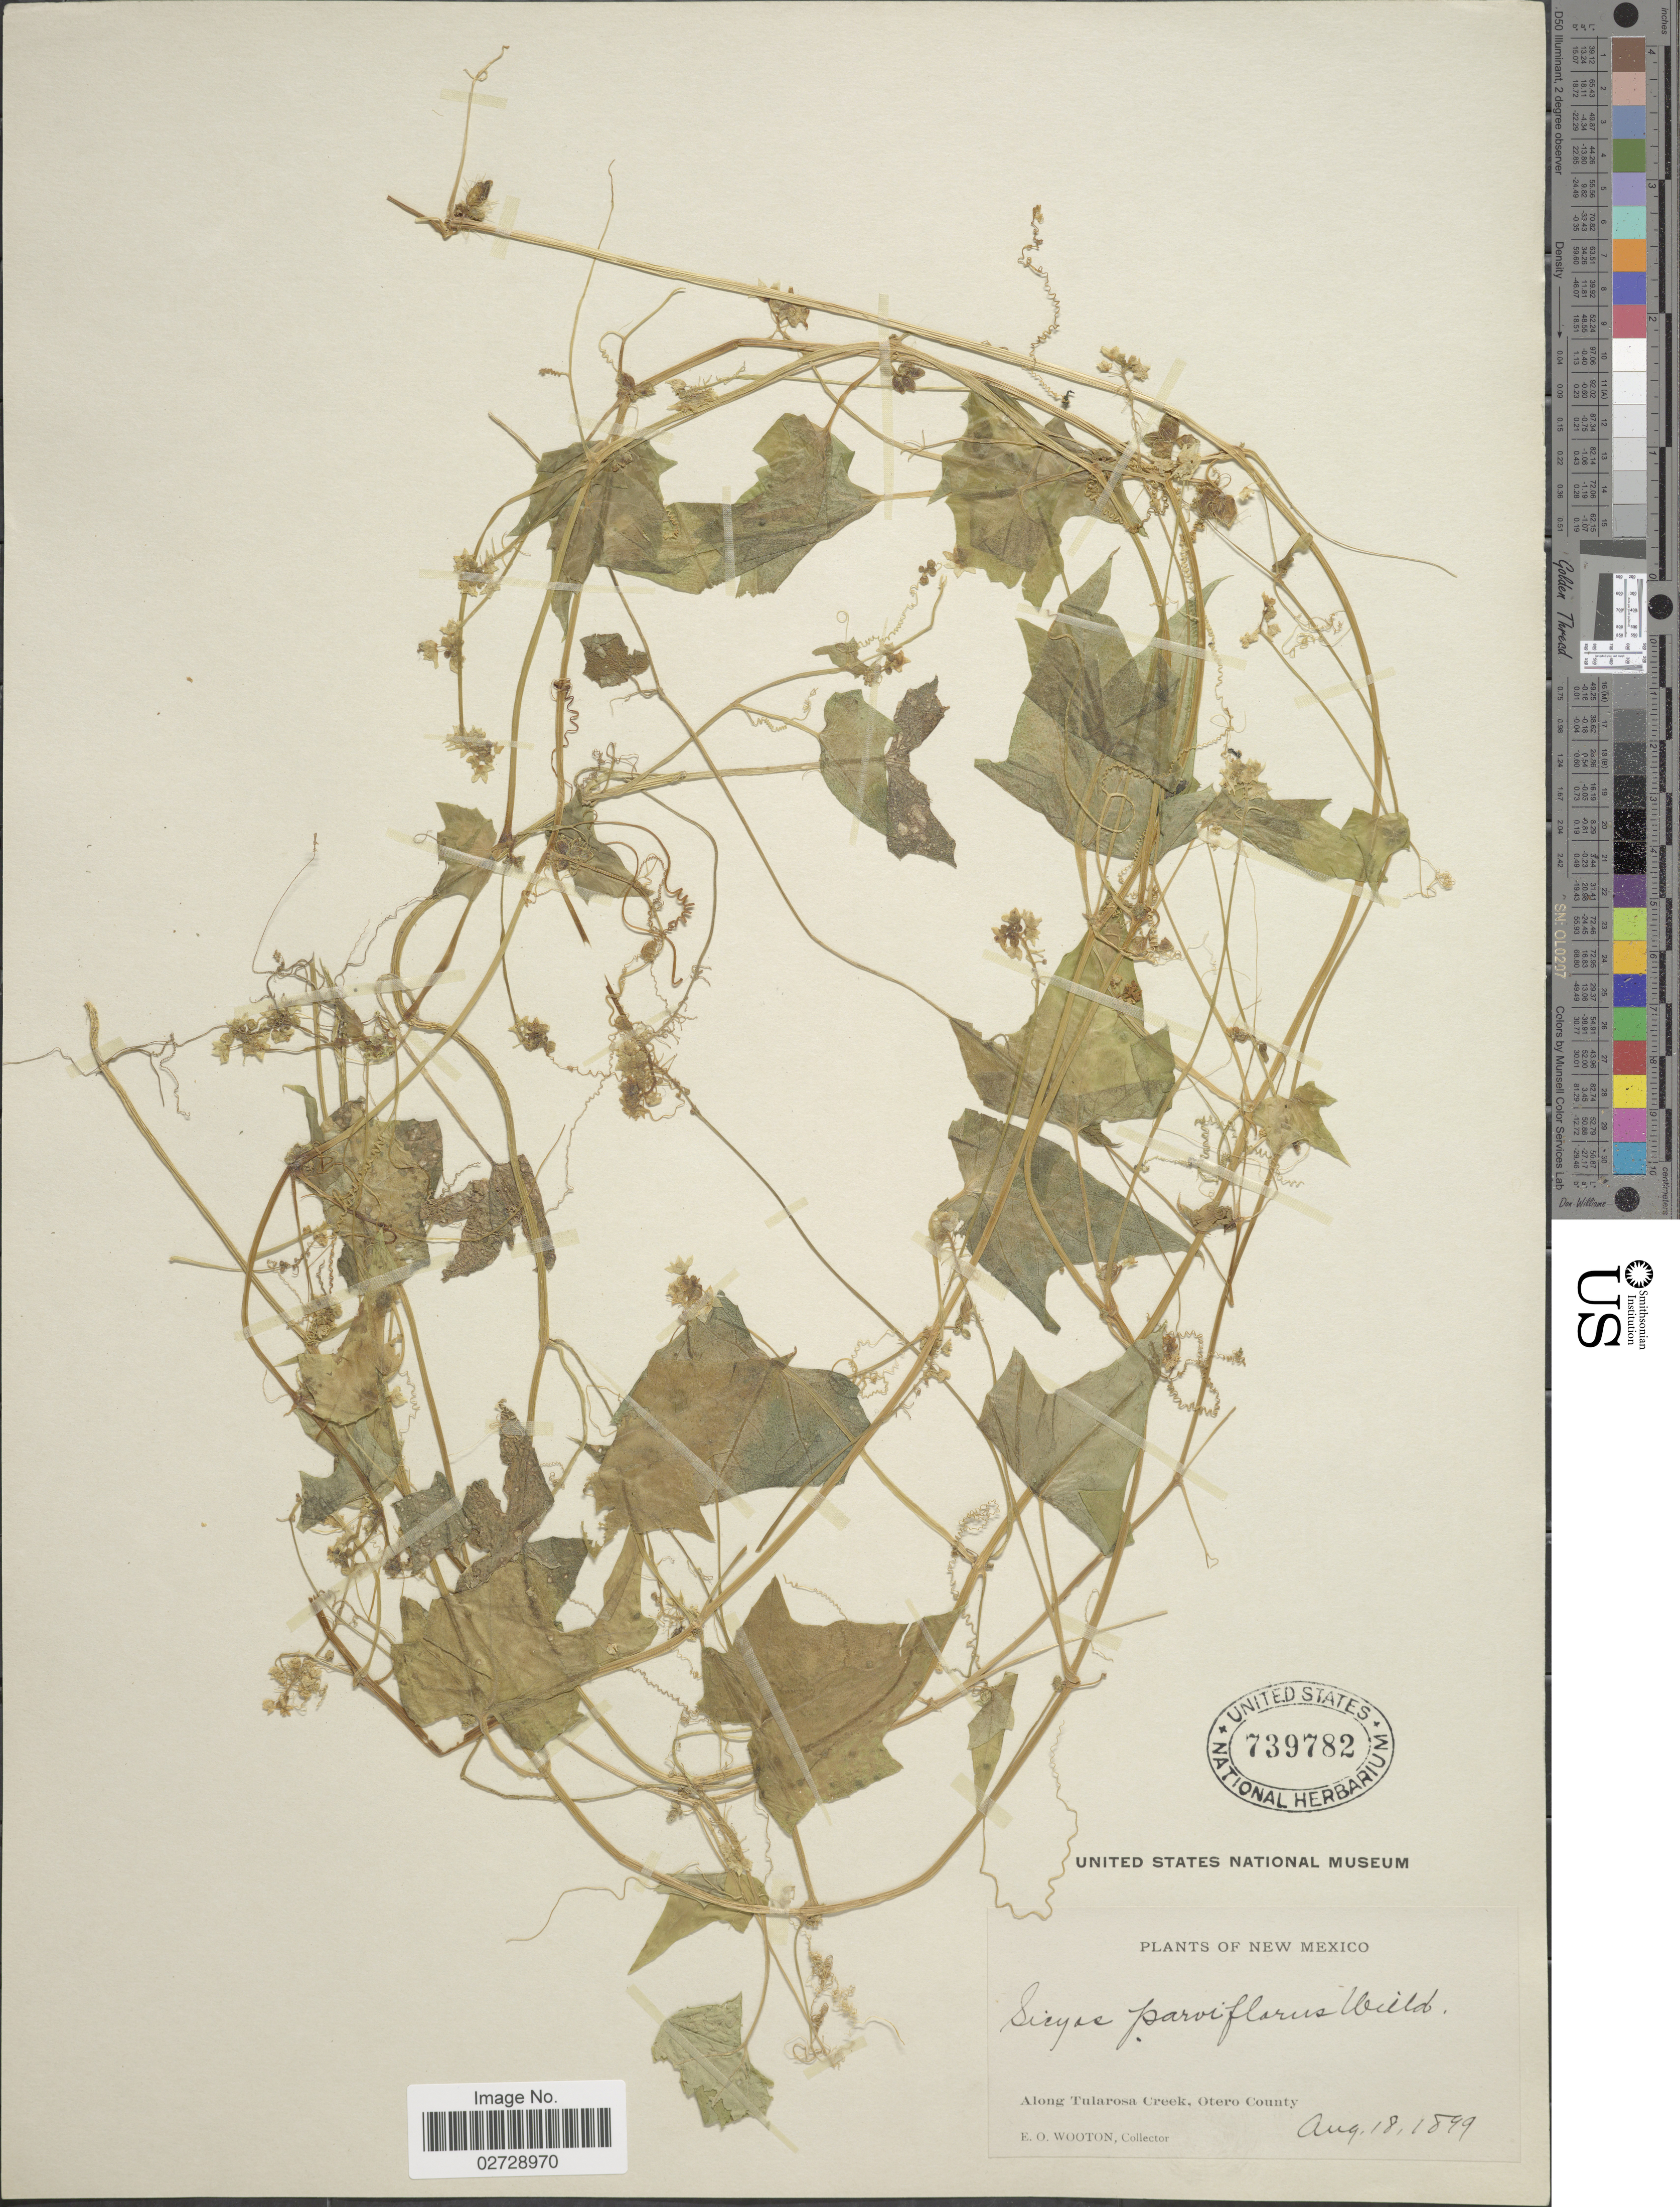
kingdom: Plantae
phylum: Tracheophyta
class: Magnoliopsida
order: Cucurbitales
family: Cucurbitaceae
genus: Sicyos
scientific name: Sicyos parviflorus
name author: Willd.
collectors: E. O. Wooton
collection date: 1899-08-18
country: United States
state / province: New Mexico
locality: Along Tularos Creek, Otero County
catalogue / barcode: US 739782